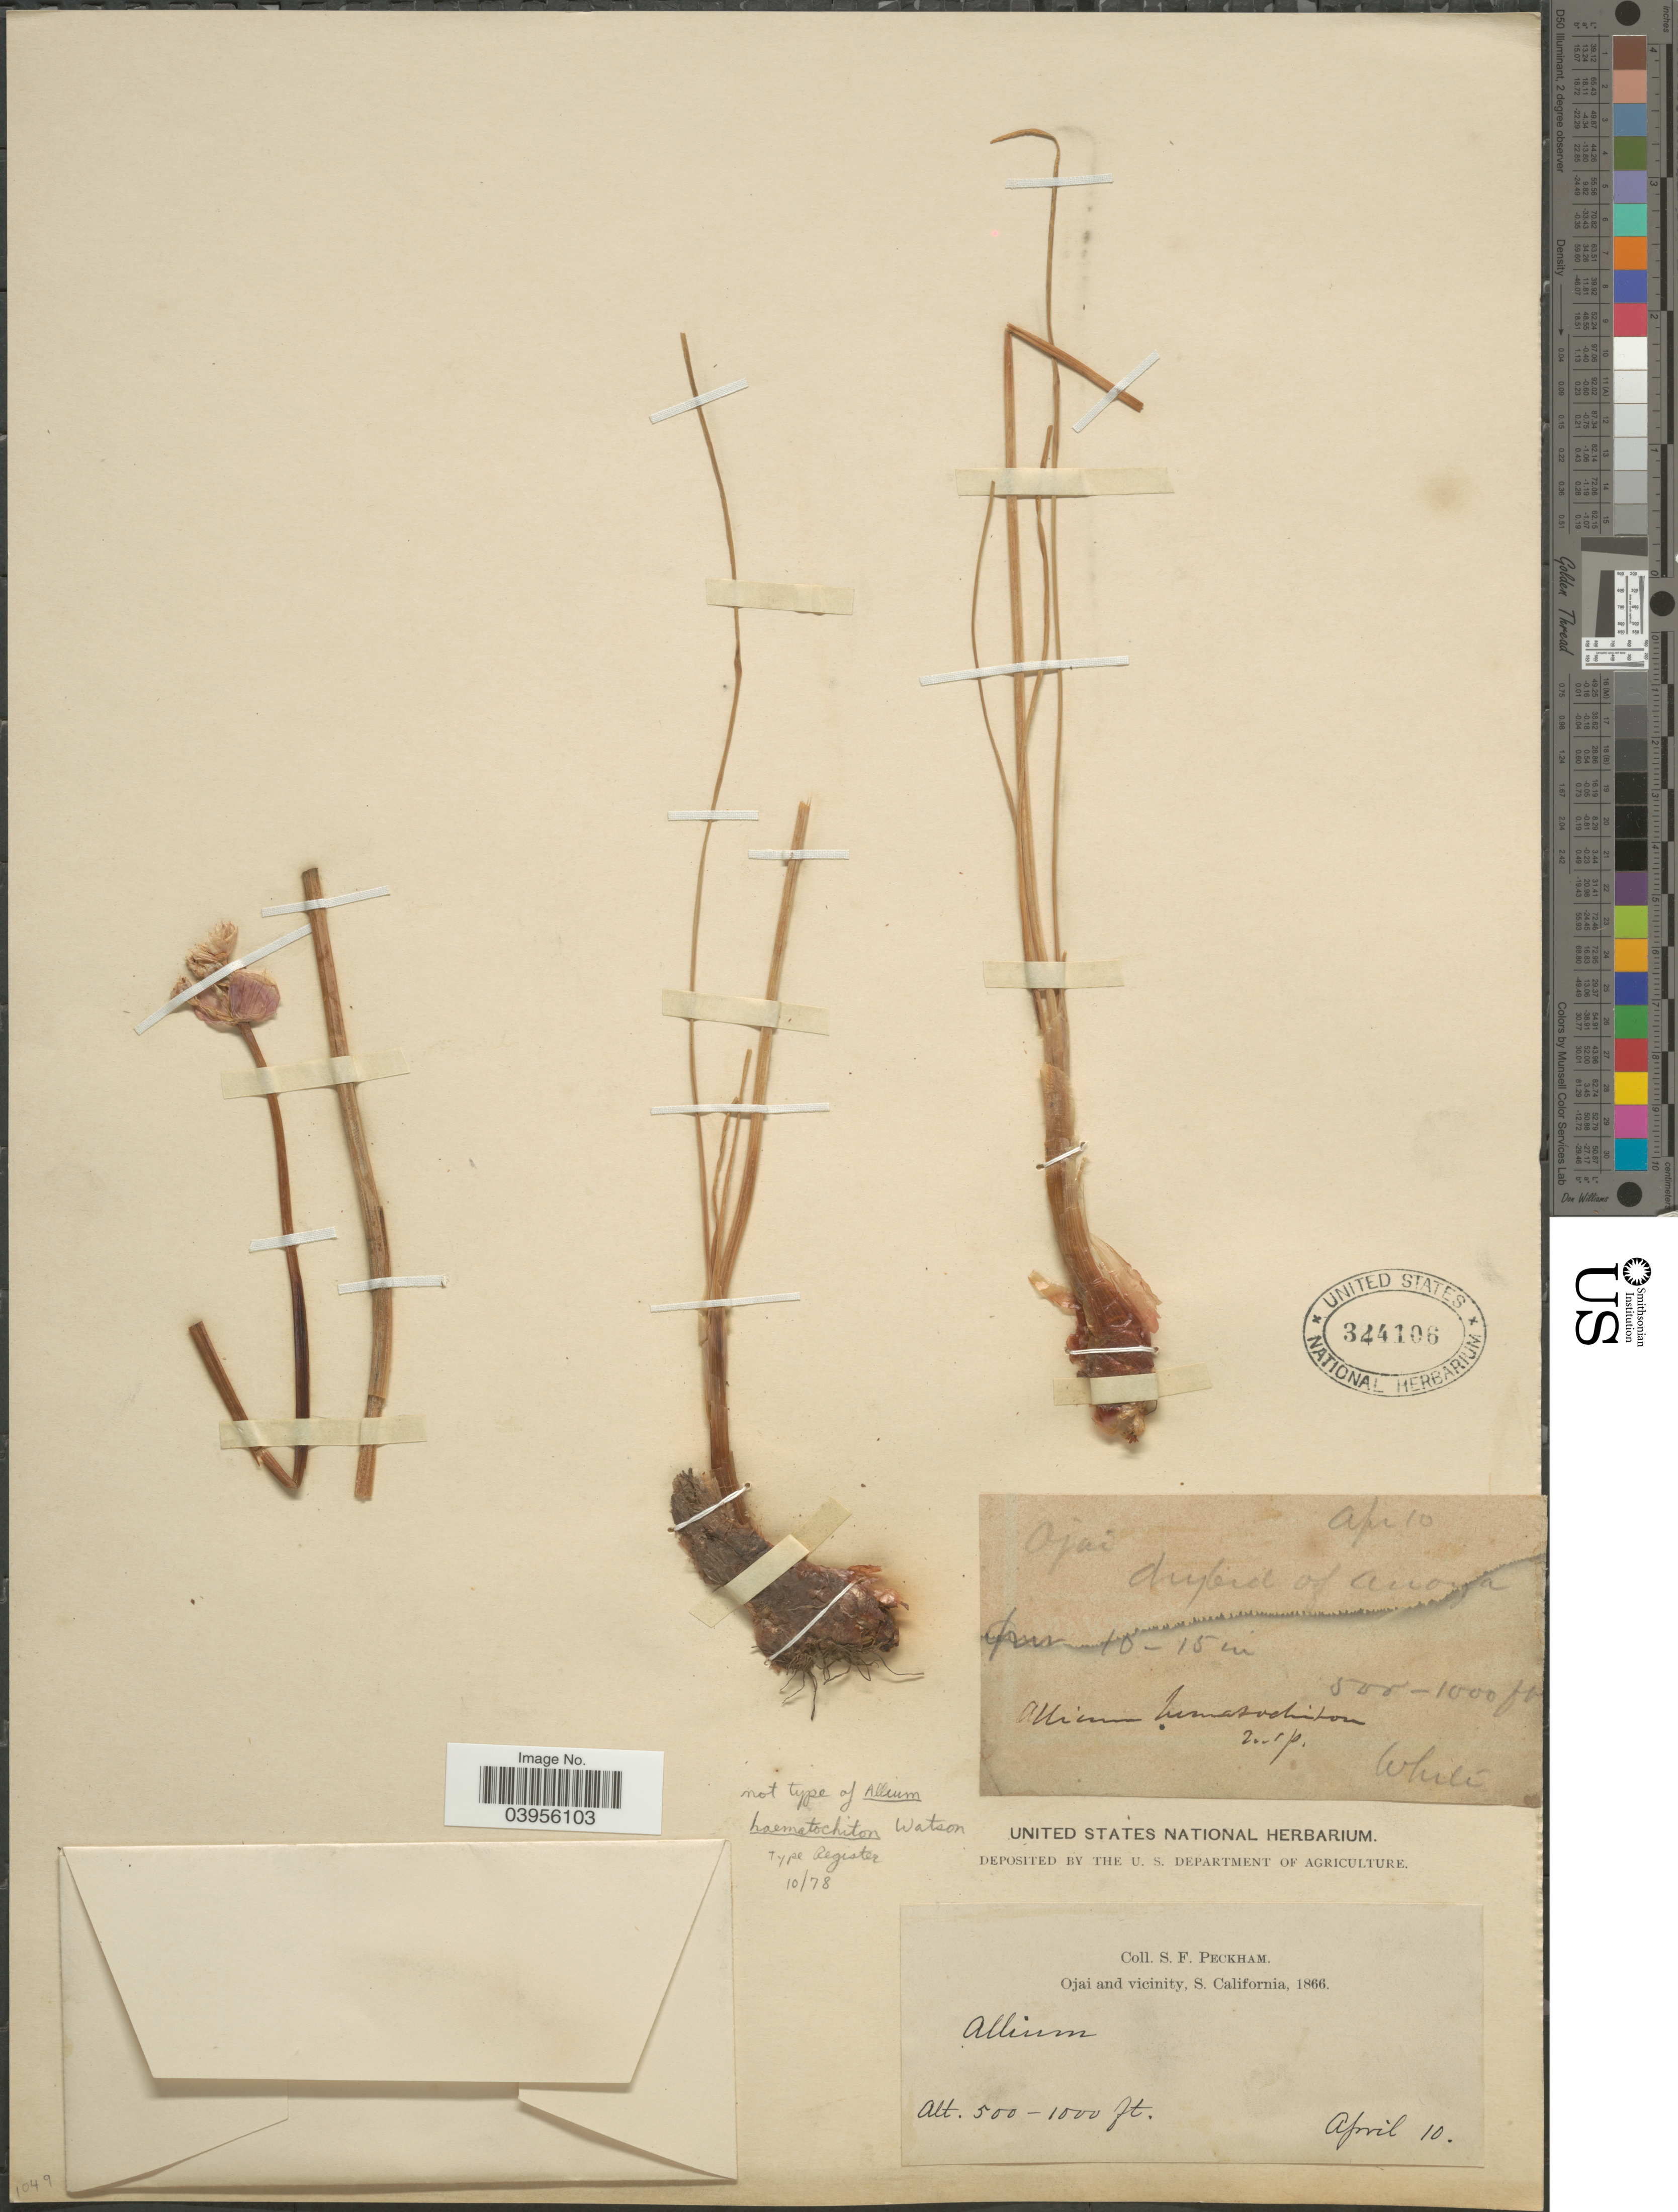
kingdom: Plantae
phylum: Tracheophyta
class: Liliopsida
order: Asparagales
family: Amaryllidaceae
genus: Allium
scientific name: Allium haematochiton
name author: S. Watson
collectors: S. Peckham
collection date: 1866-04-10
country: United States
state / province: California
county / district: Ventura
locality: Ojai and vicinity, S. California.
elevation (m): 152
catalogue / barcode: US 344106